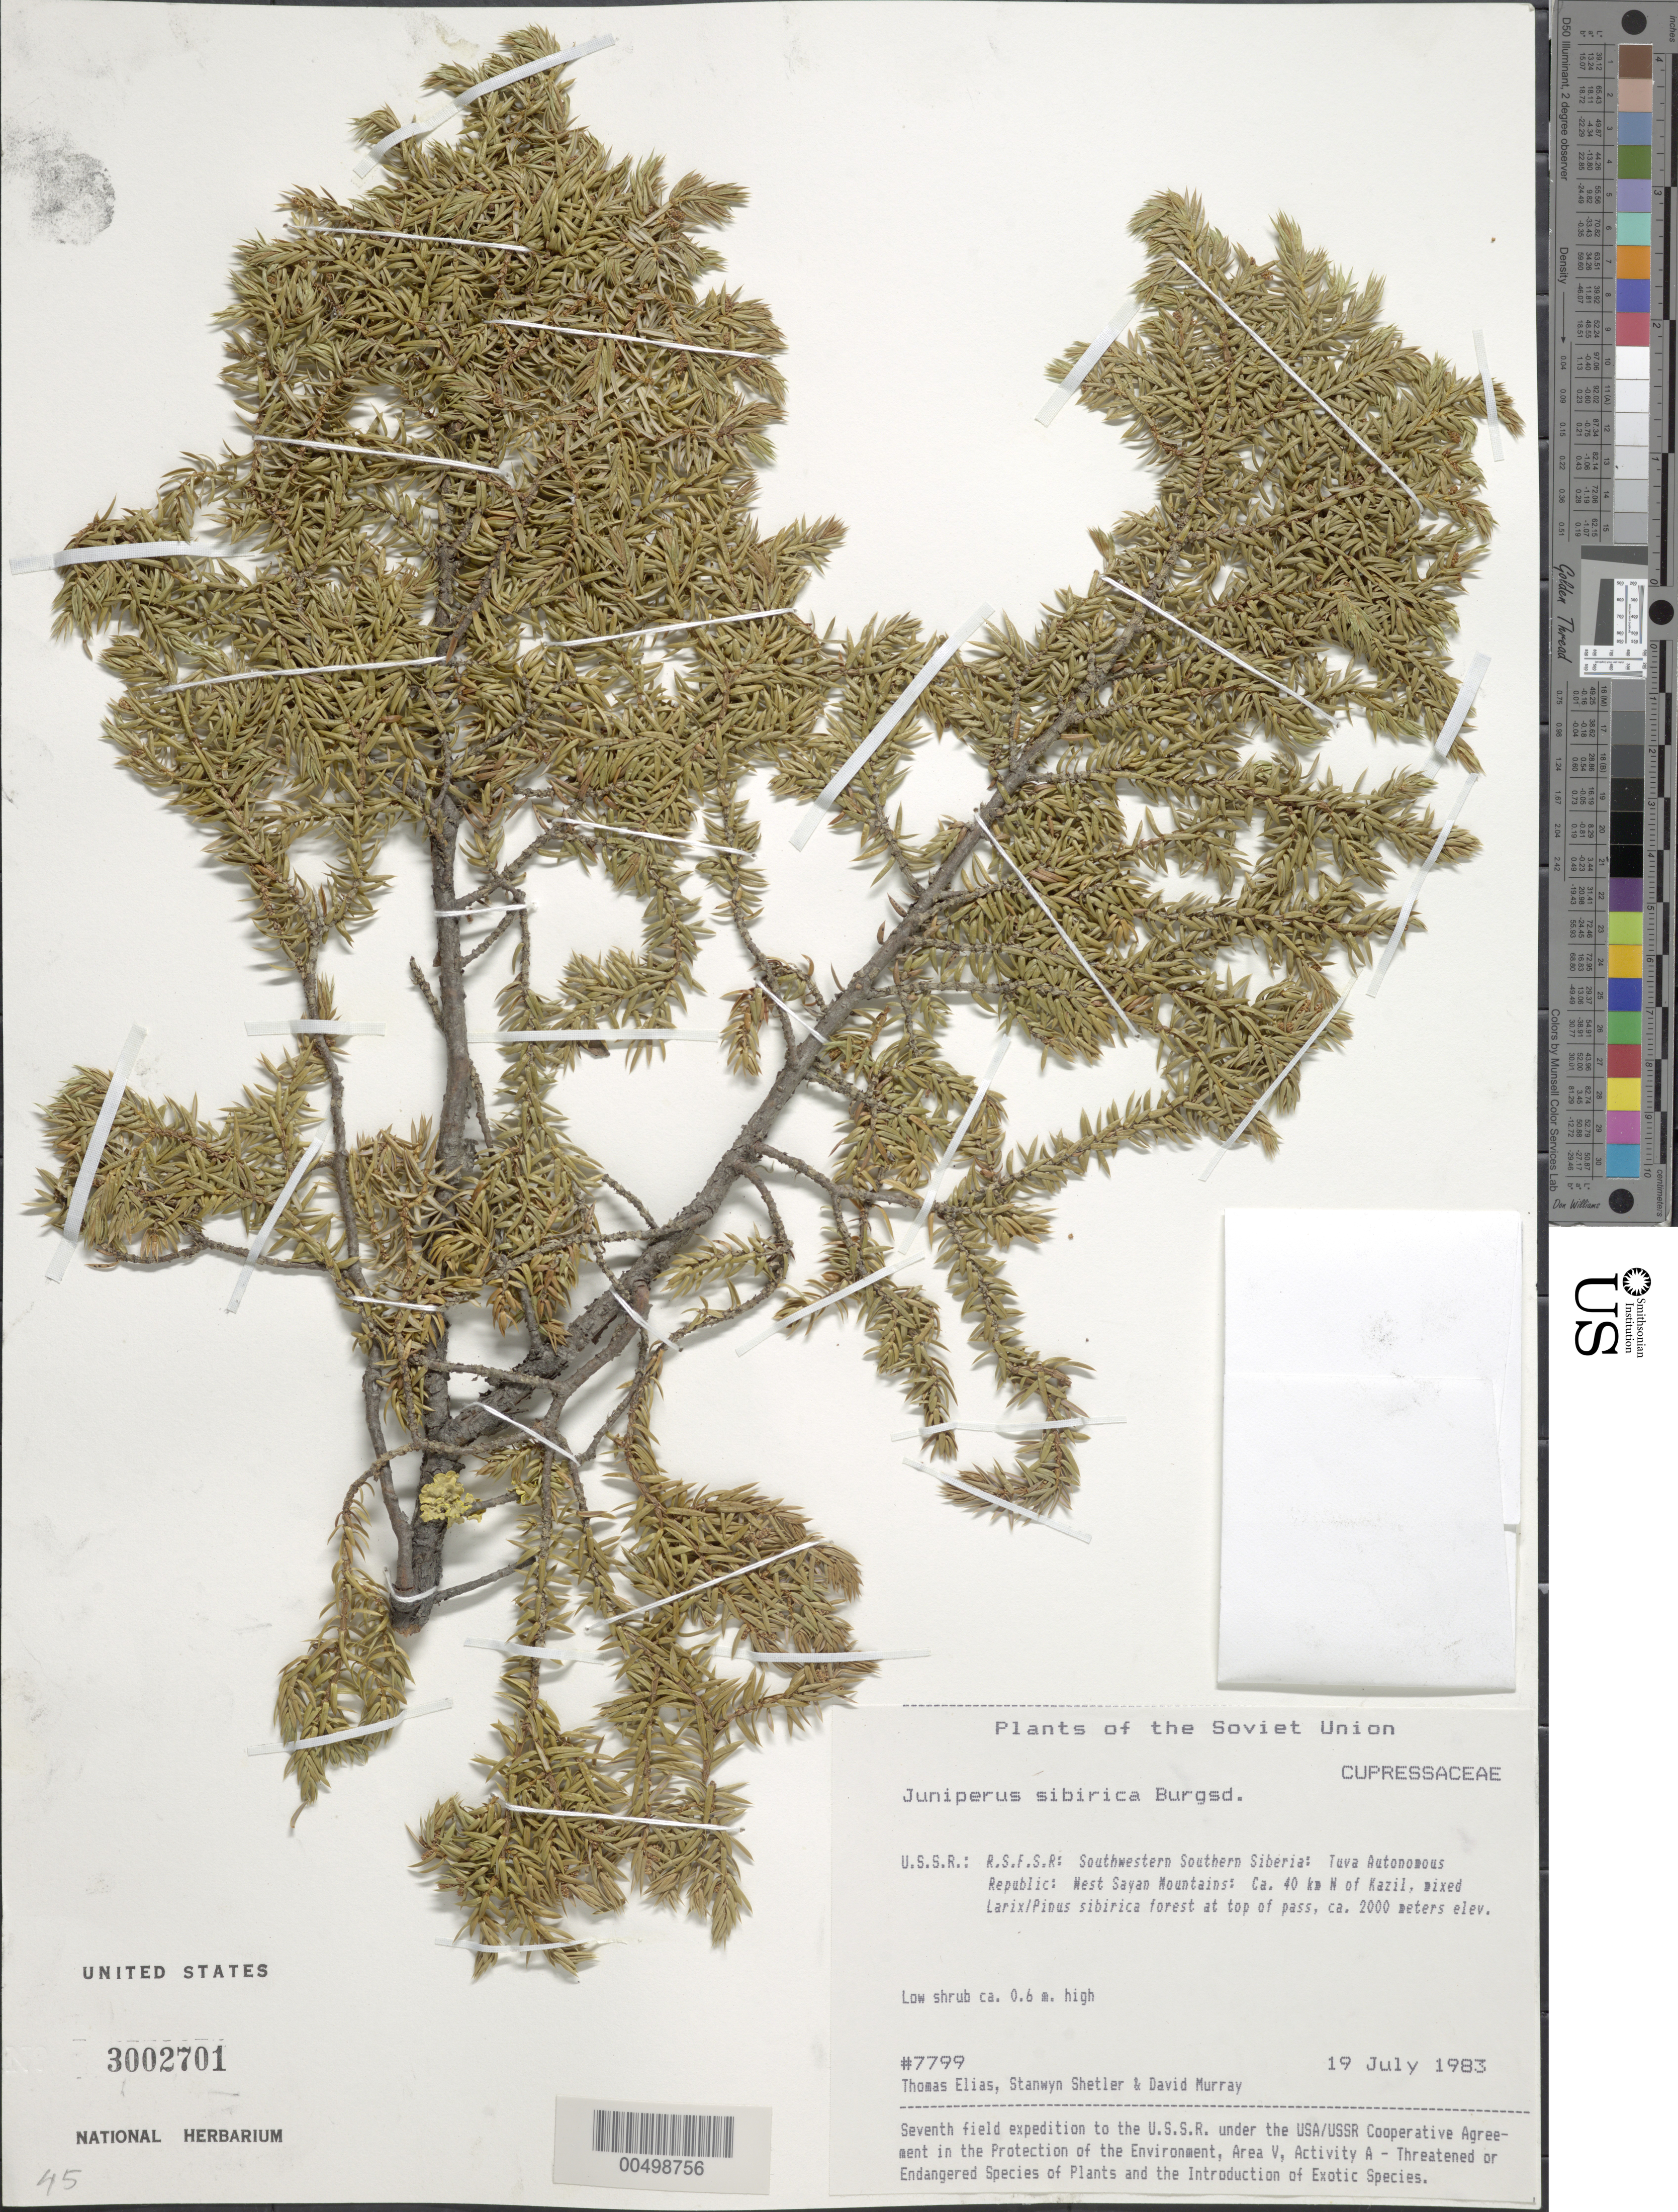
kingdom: Plantae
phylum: Tracheophyta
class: Pinopsida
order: Pinales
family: Cupressaceae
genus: Juniperus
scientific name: Juniperus sibirica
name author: Burgsd.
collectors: T. Elias, S. Shetler & D. F. Murray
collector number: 7799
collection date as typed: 19 Jul 1983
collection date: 1983-07-19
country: Russian Federation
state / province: Tuva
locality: West Sayan Mountains, ca. 40 km N of Kazil [Kyzyl]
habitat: mixed Larix/Pinus sibirica forest at top of pass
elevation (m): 2000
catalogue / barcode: US 3002701